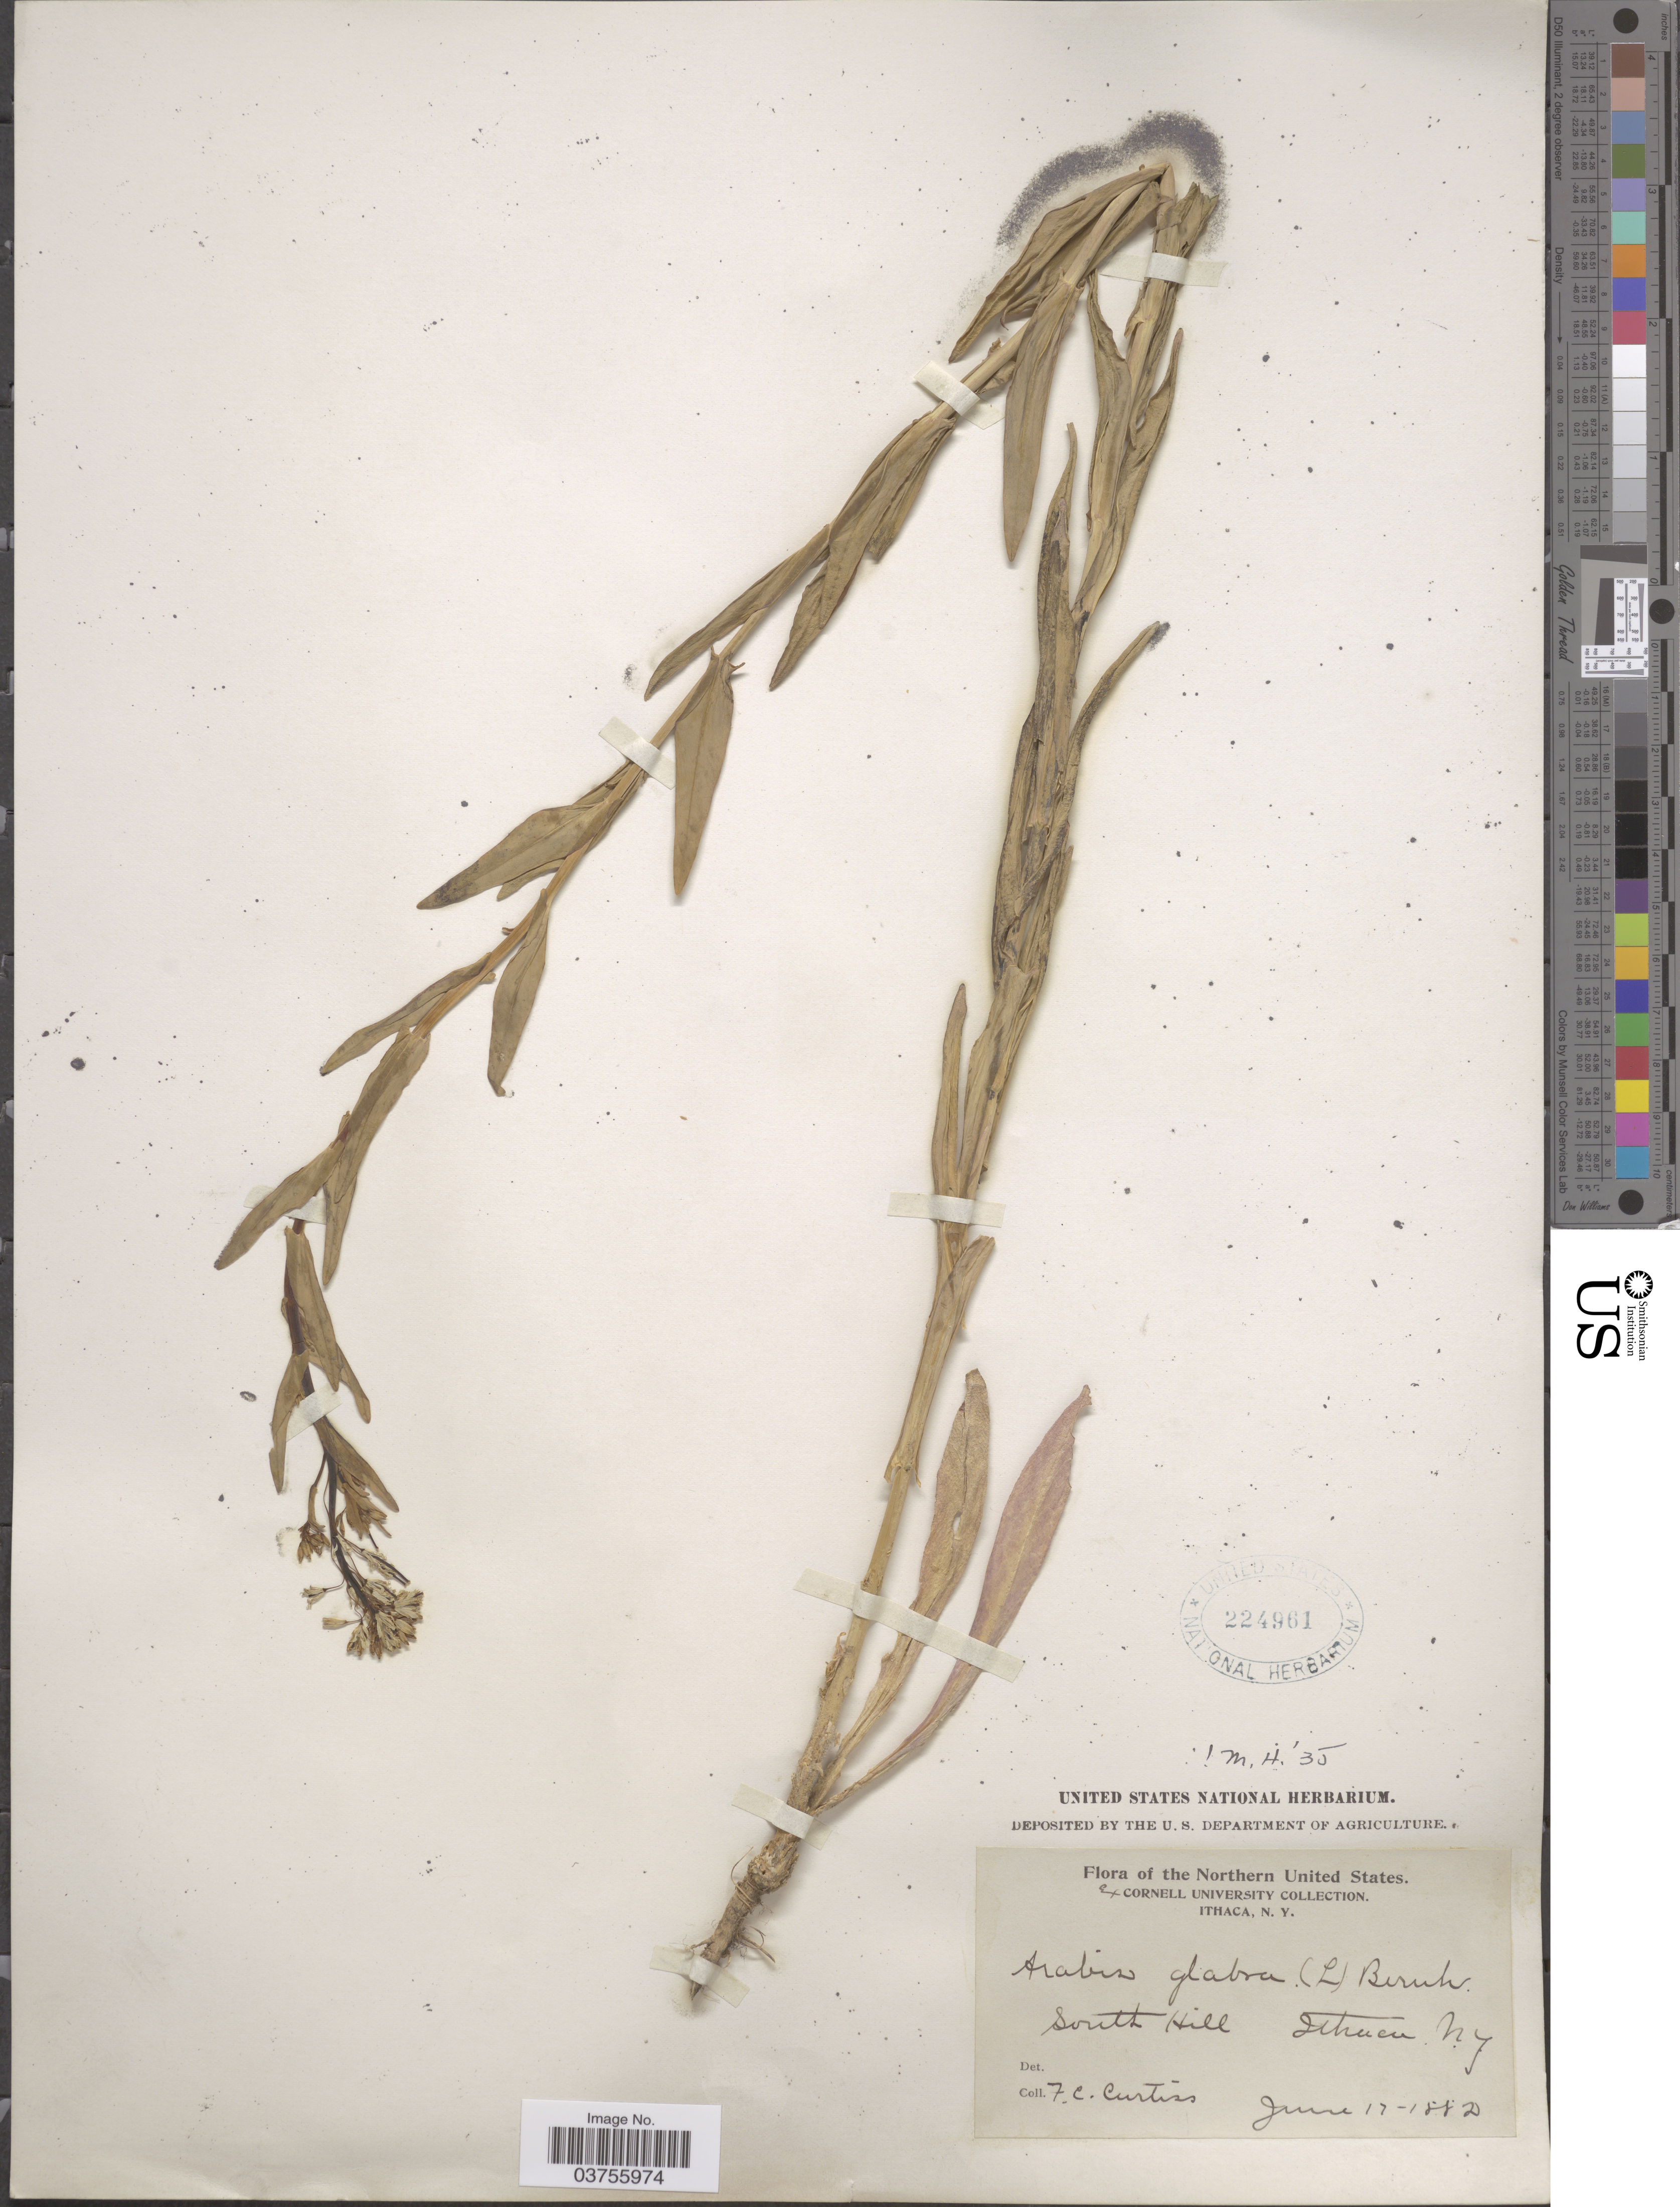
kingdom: Plantae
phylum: Tracheophyta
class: Magnoliopsida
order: Brassicales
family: Brassicaceae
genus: Turritis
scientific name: Turritis glabra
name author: L.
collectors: F. Curtiss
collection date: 1882-06-17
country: United States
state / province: New York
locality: Northern United States. South Hill. Ithaca.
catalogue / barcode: US 224961